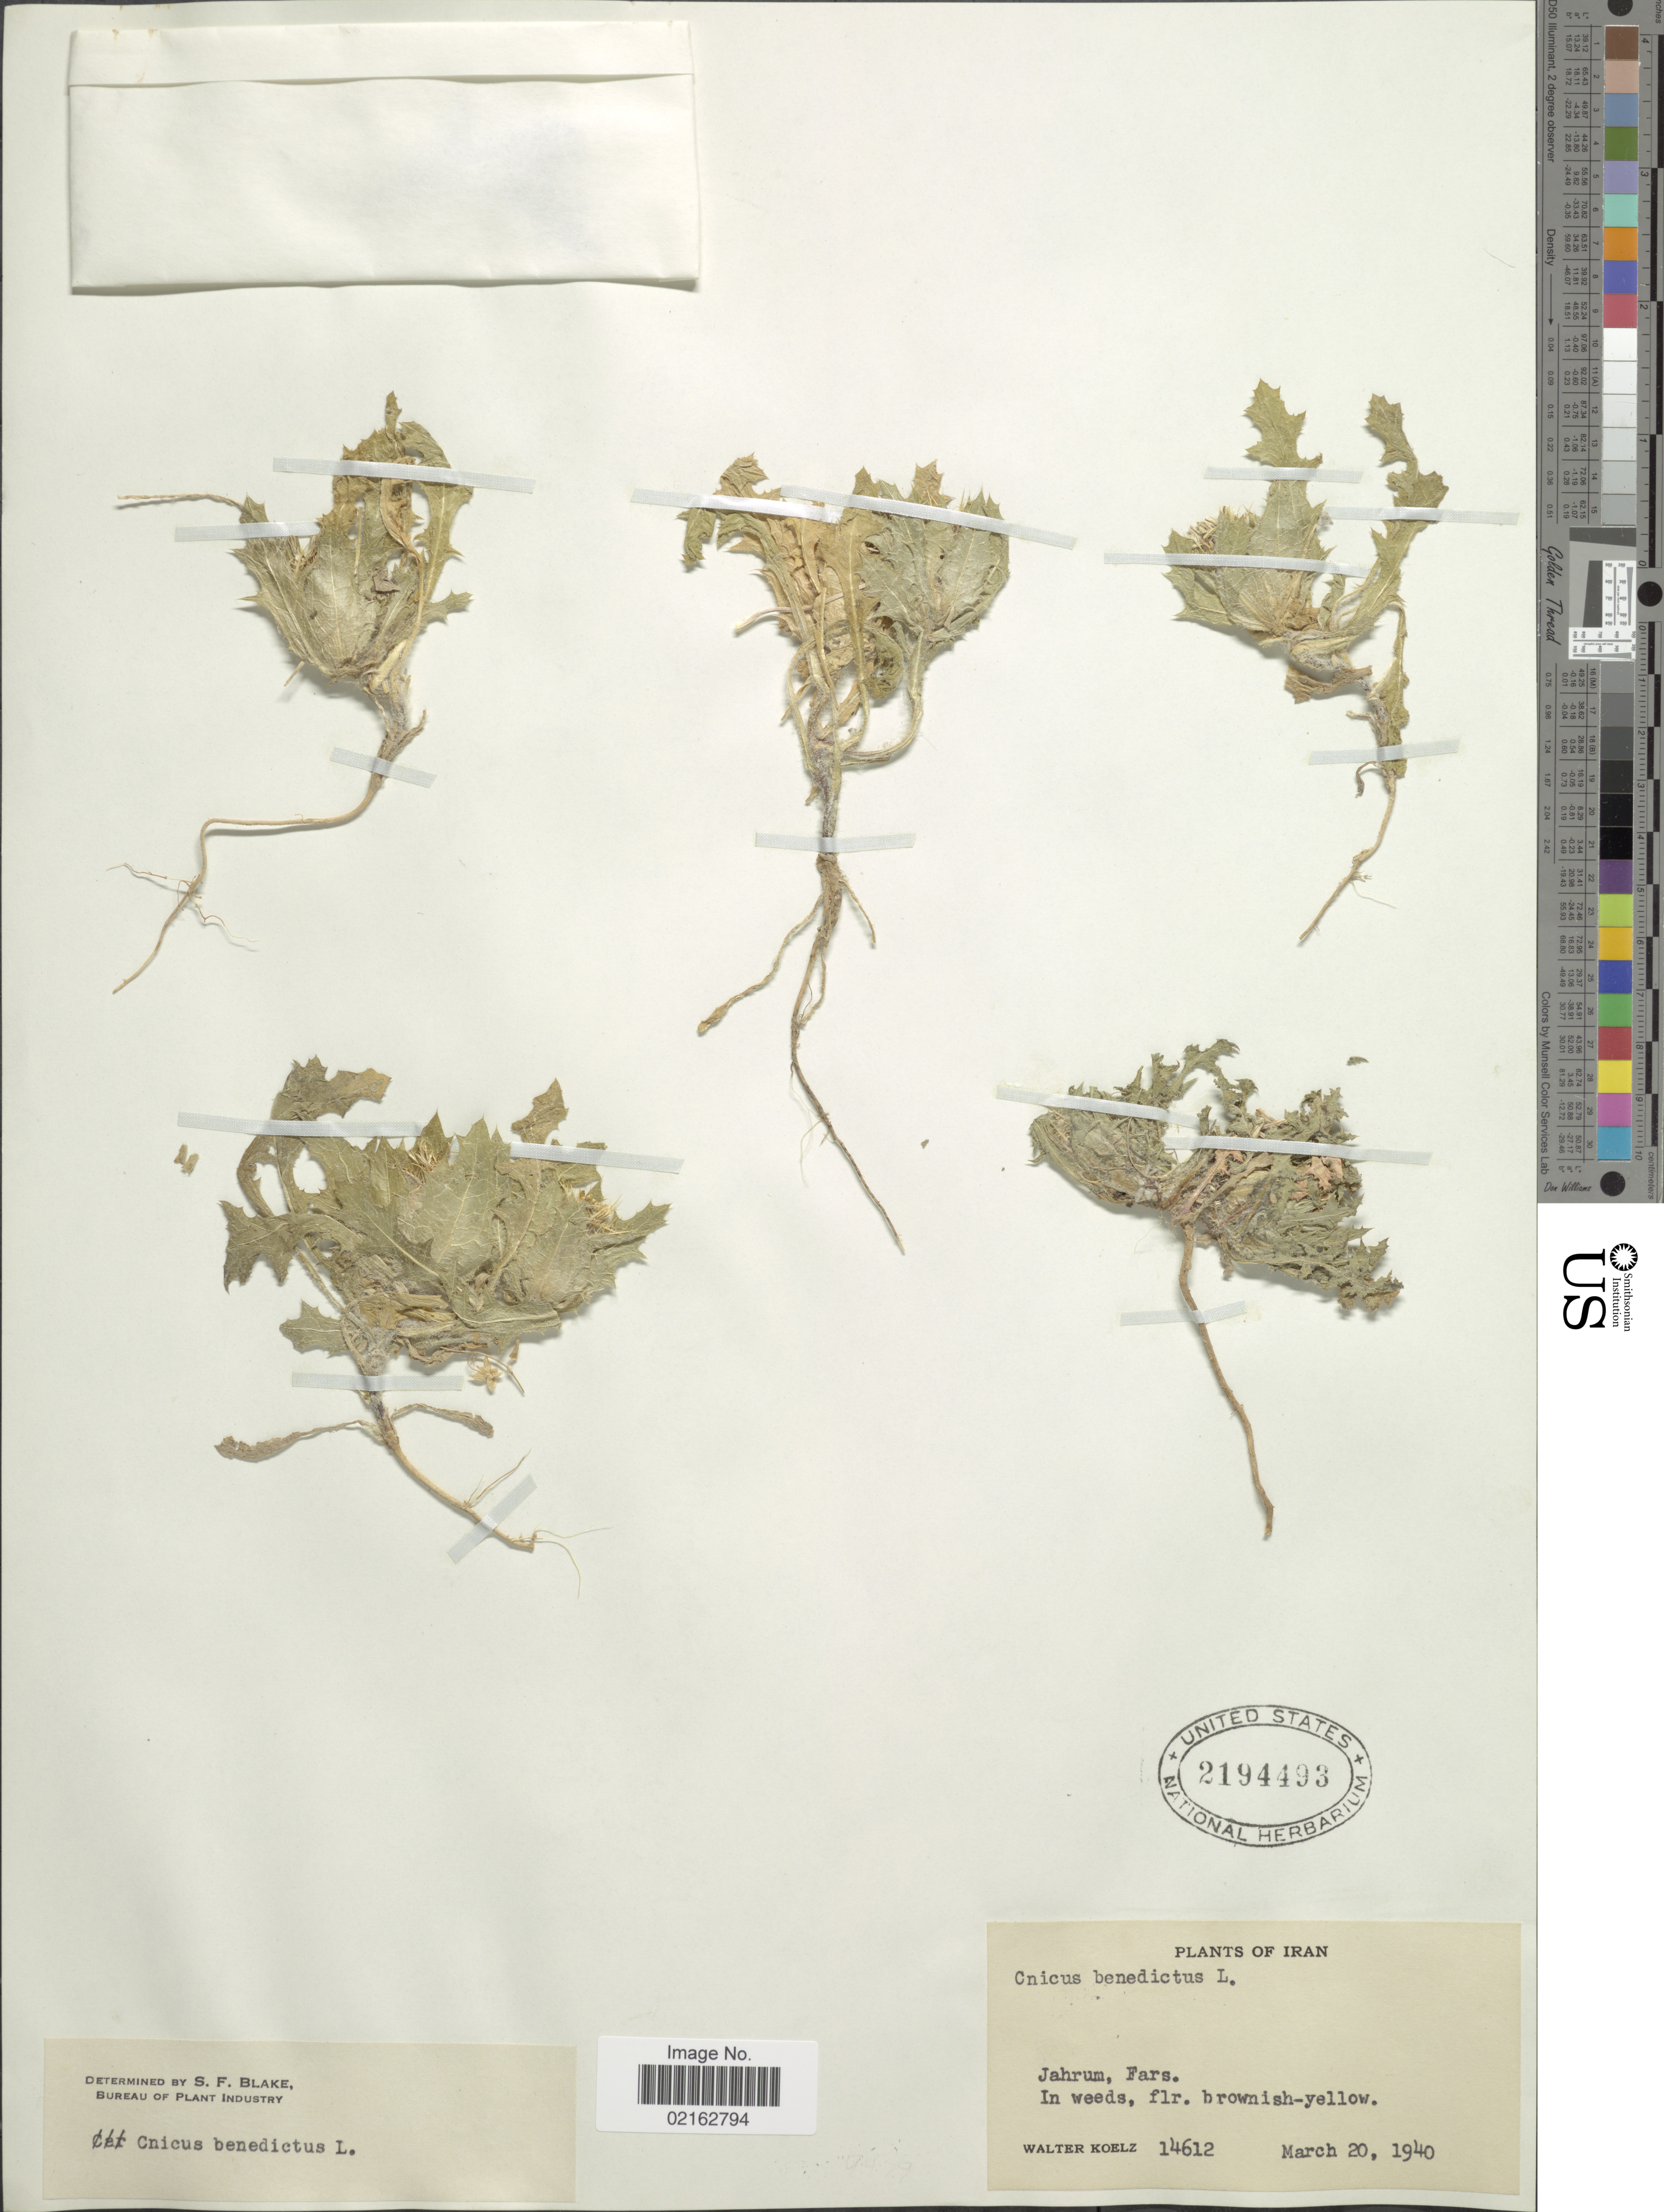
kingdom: Plantae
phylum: Tracheophyta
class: Magnoliopsida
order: Asterales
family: Asteraceae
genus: Centaurea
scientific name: Centaurea benedicta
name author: (L.) L.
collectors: W. N. Koelz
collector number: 14612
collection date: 1940-03-20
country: Iran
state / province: Fars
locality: Jahrum, Fars.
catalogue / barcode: US 2194493